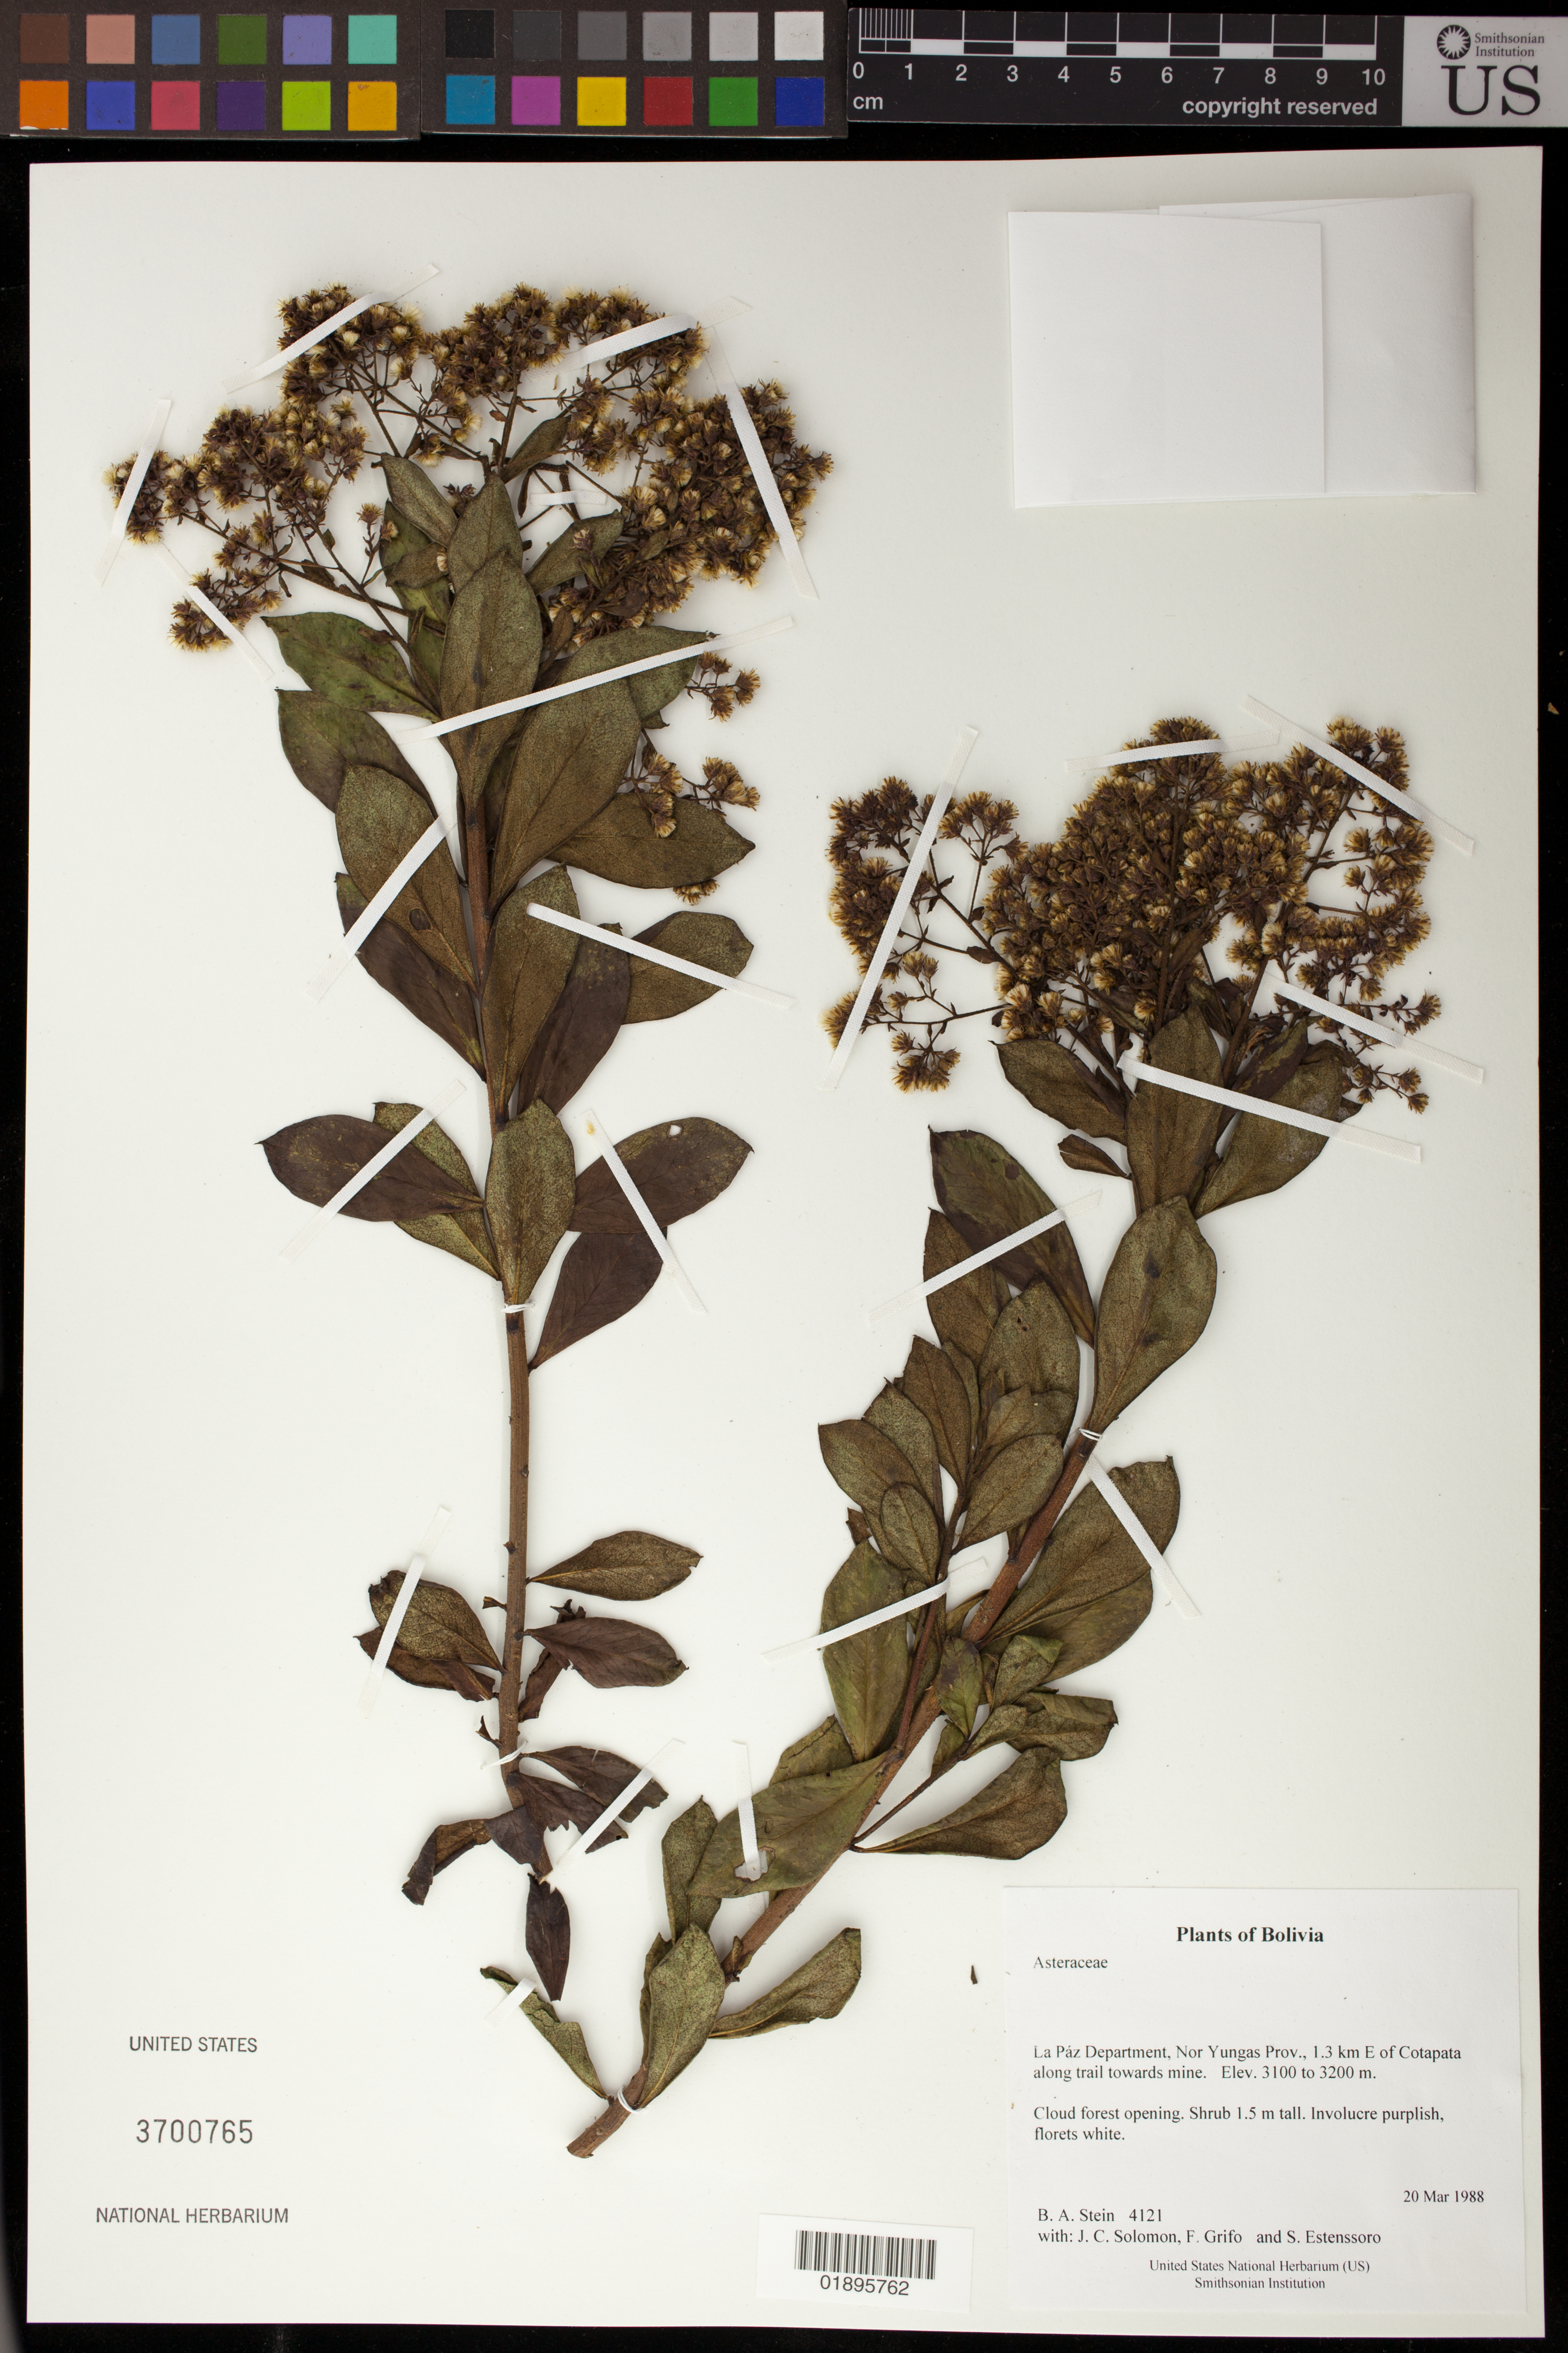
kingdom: Plantae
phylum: Tracheophyta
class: Magnoliopsida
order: Asterales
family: Asteraceae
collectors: B. A. Stein, J. C. Solomon, F. Grifo & S. Estenssoro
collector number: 4121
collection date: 1988-03-20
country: Bolivia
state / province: La Paz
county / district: Nor Yungas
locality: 1.3 km E of Cotapata along trail towards mine.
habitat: Cloud forest opening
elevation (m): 3100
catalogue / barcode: US 3700765